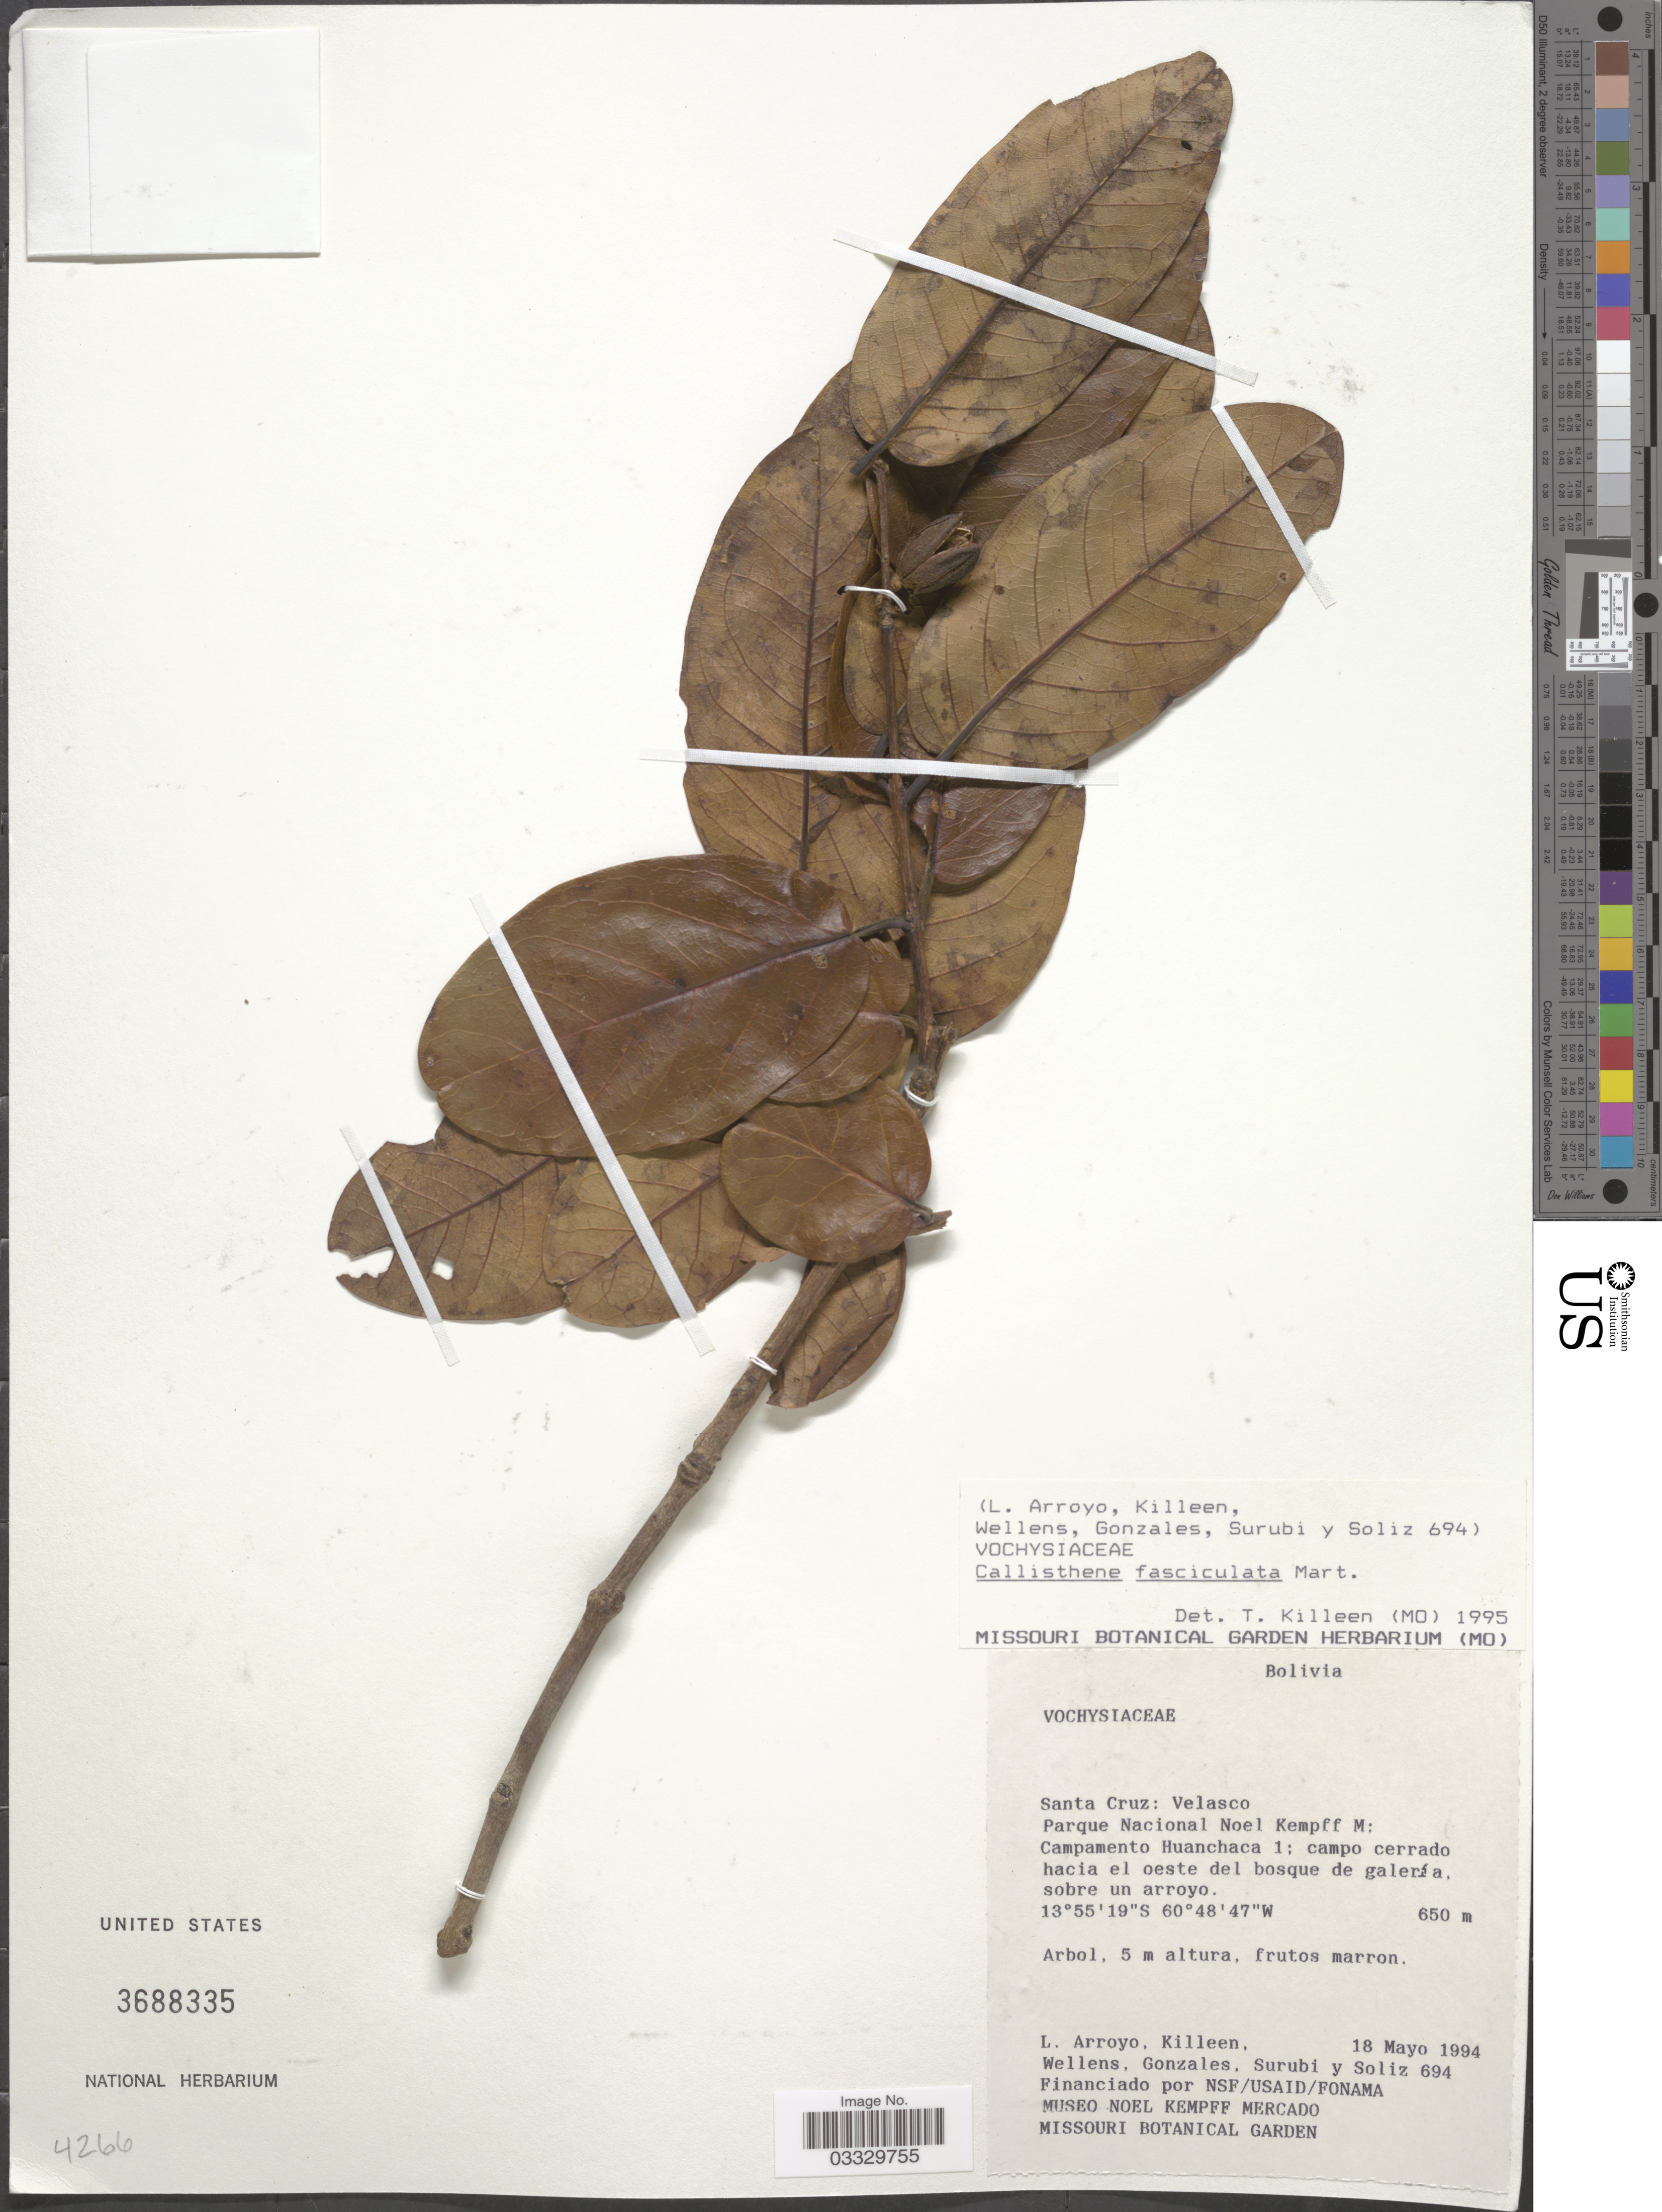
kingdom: Plantae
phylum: Tracheophyta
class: Magnoliopsida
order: Myrtales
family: Vochysiaceae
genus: Callisthene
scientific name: Callisthene fasciculata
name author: Mart.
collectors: L. Arroyo, Killeen, --, -. Wellens, Gonzales, -- & et al.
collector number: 694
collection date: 1994-05-18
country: Bolivia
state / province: Santa Cruz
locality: Velasco. Parque Nacional Noel Kempff M: Campamento Huancacha 1.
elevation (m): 650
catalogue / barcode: US 3688335